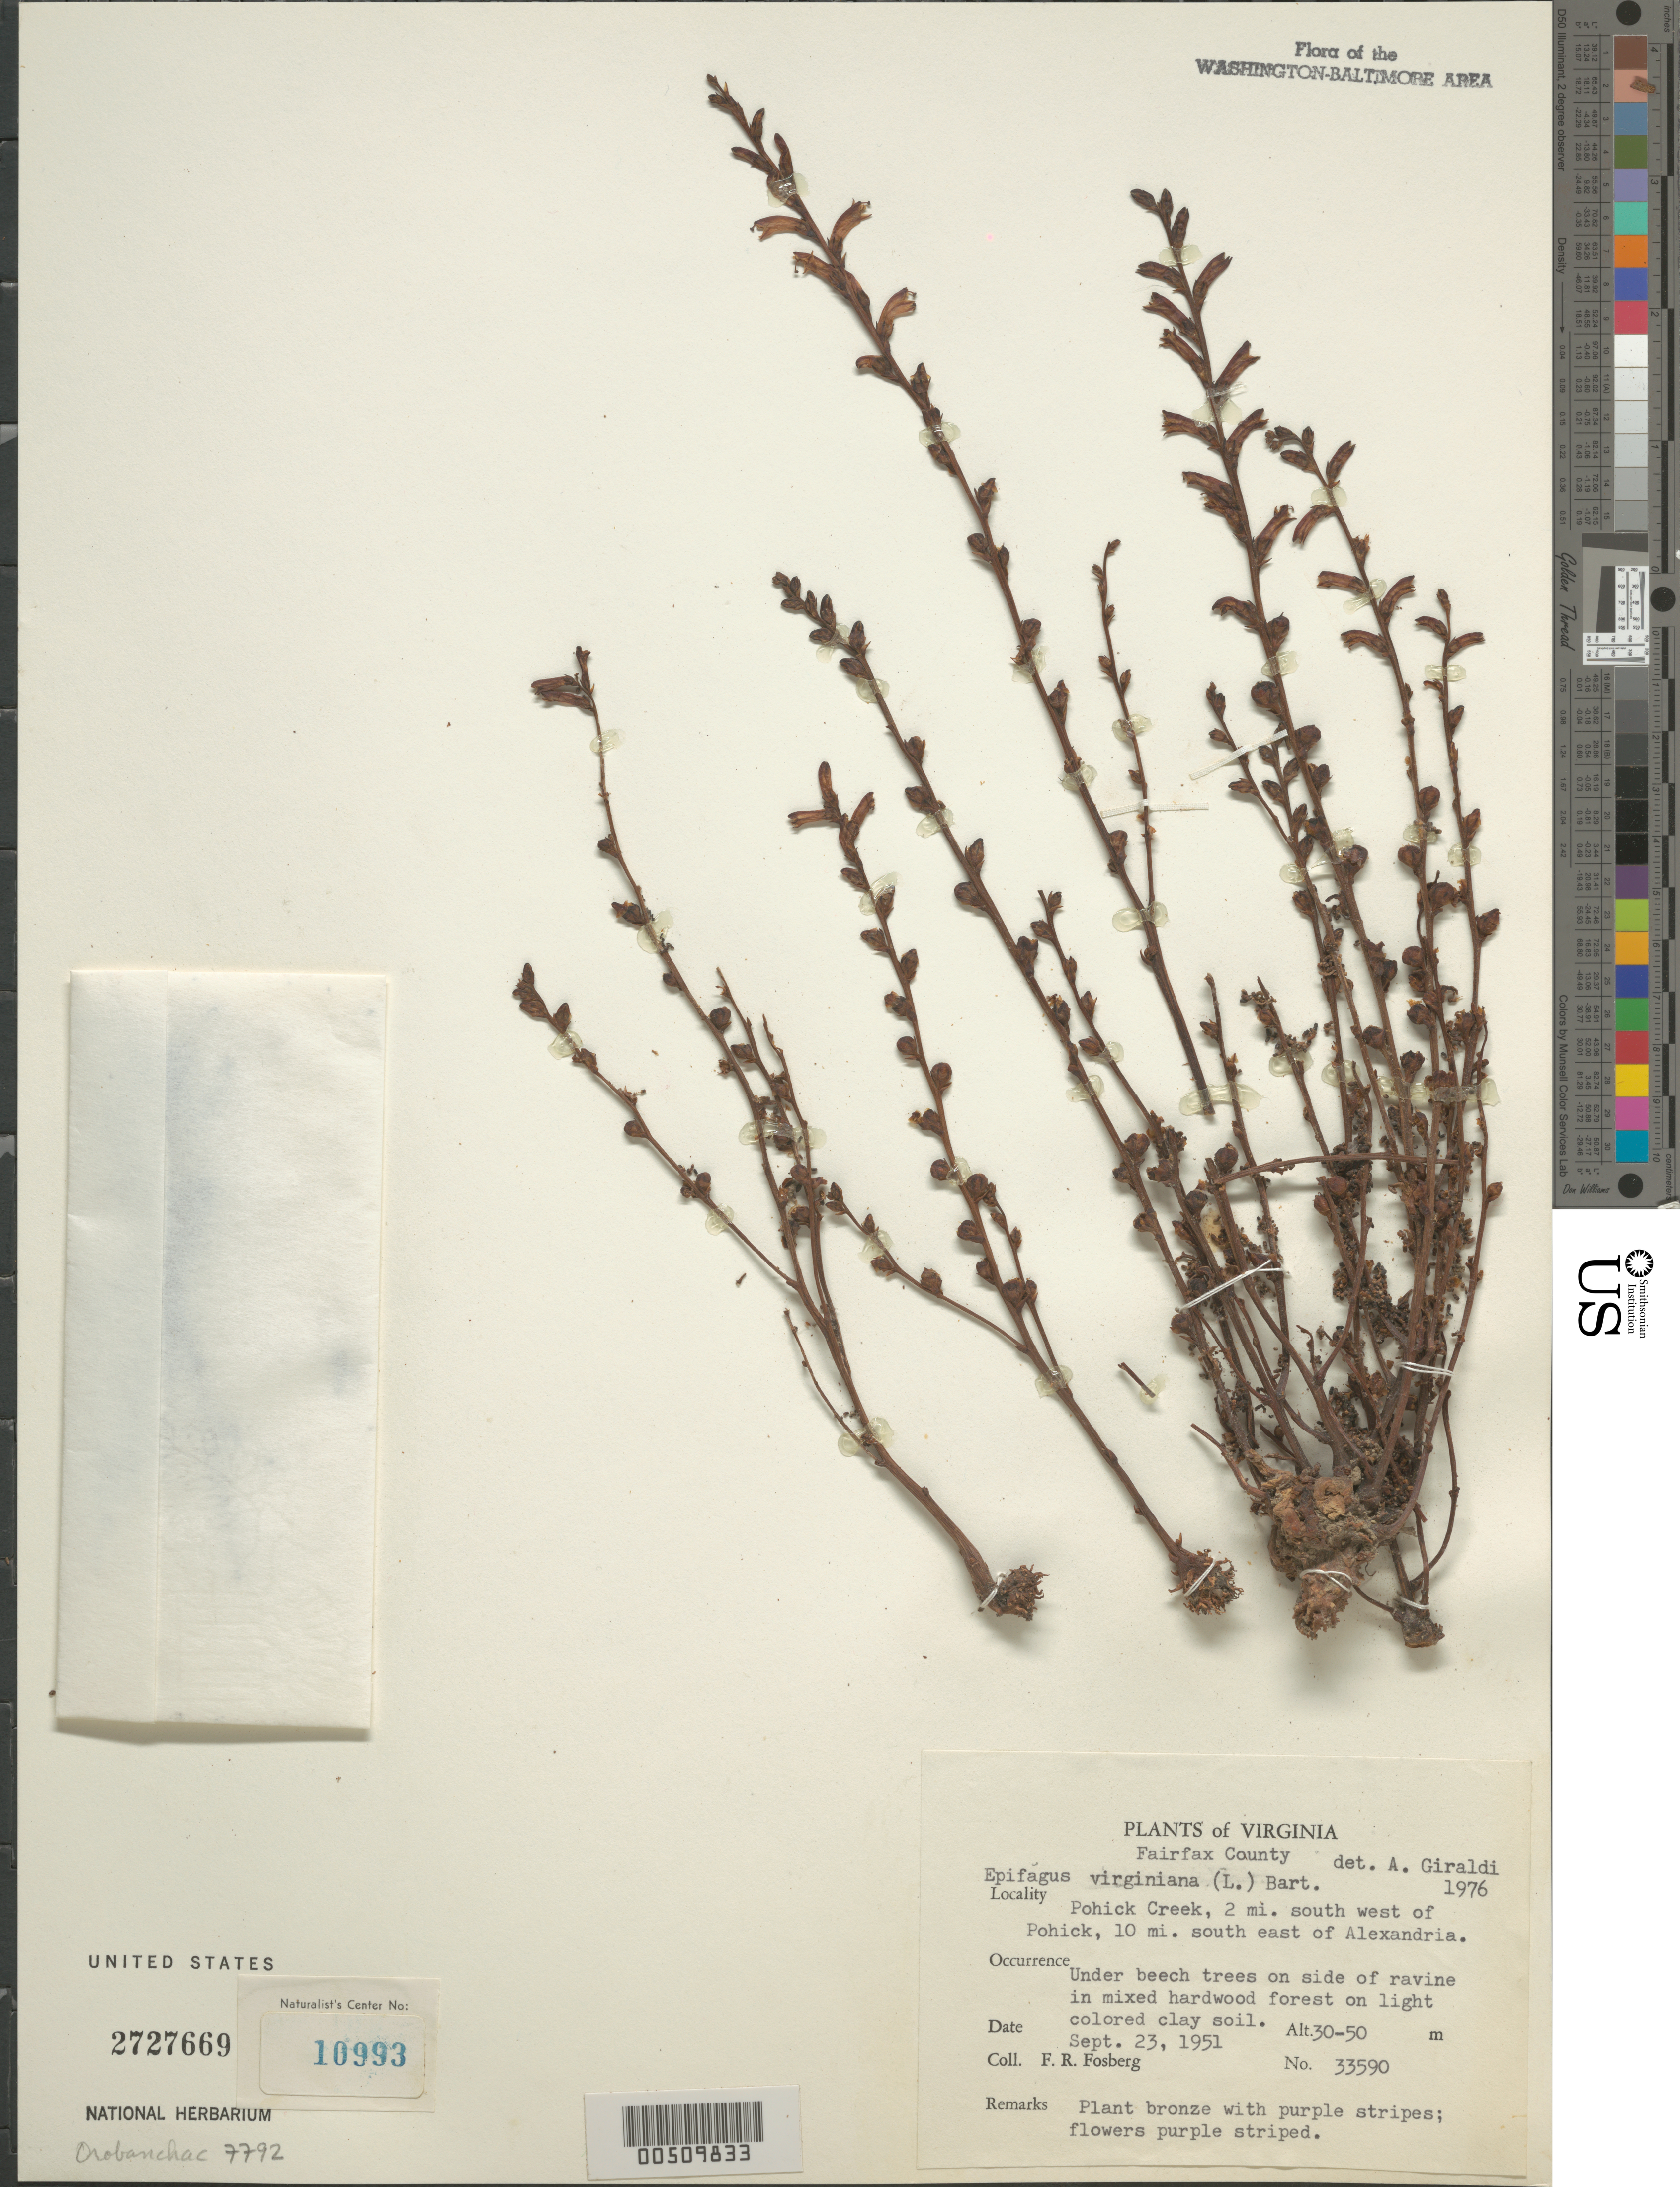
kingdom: Plantae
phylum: Tracheophyta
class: Magnoliopsida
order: Lamiales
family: Orobanchaceae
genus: Epifagus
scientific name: Epifagus virginiana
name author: (L.) W.P.C. Barton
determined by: Giraldi, A.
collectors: F. R. Fosberg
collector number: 33590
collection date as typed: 23 Sep 1951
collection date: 1951-09-23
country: United States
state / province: Virginia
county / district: Fairfax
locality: Pohick Creek, 2 mi. SW of Pohick, 10 mi. SE of Alexandria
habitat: Under beech trees on side of ravine in mixed hardwood forest on light colored clay soil.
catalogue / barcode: US 2727669